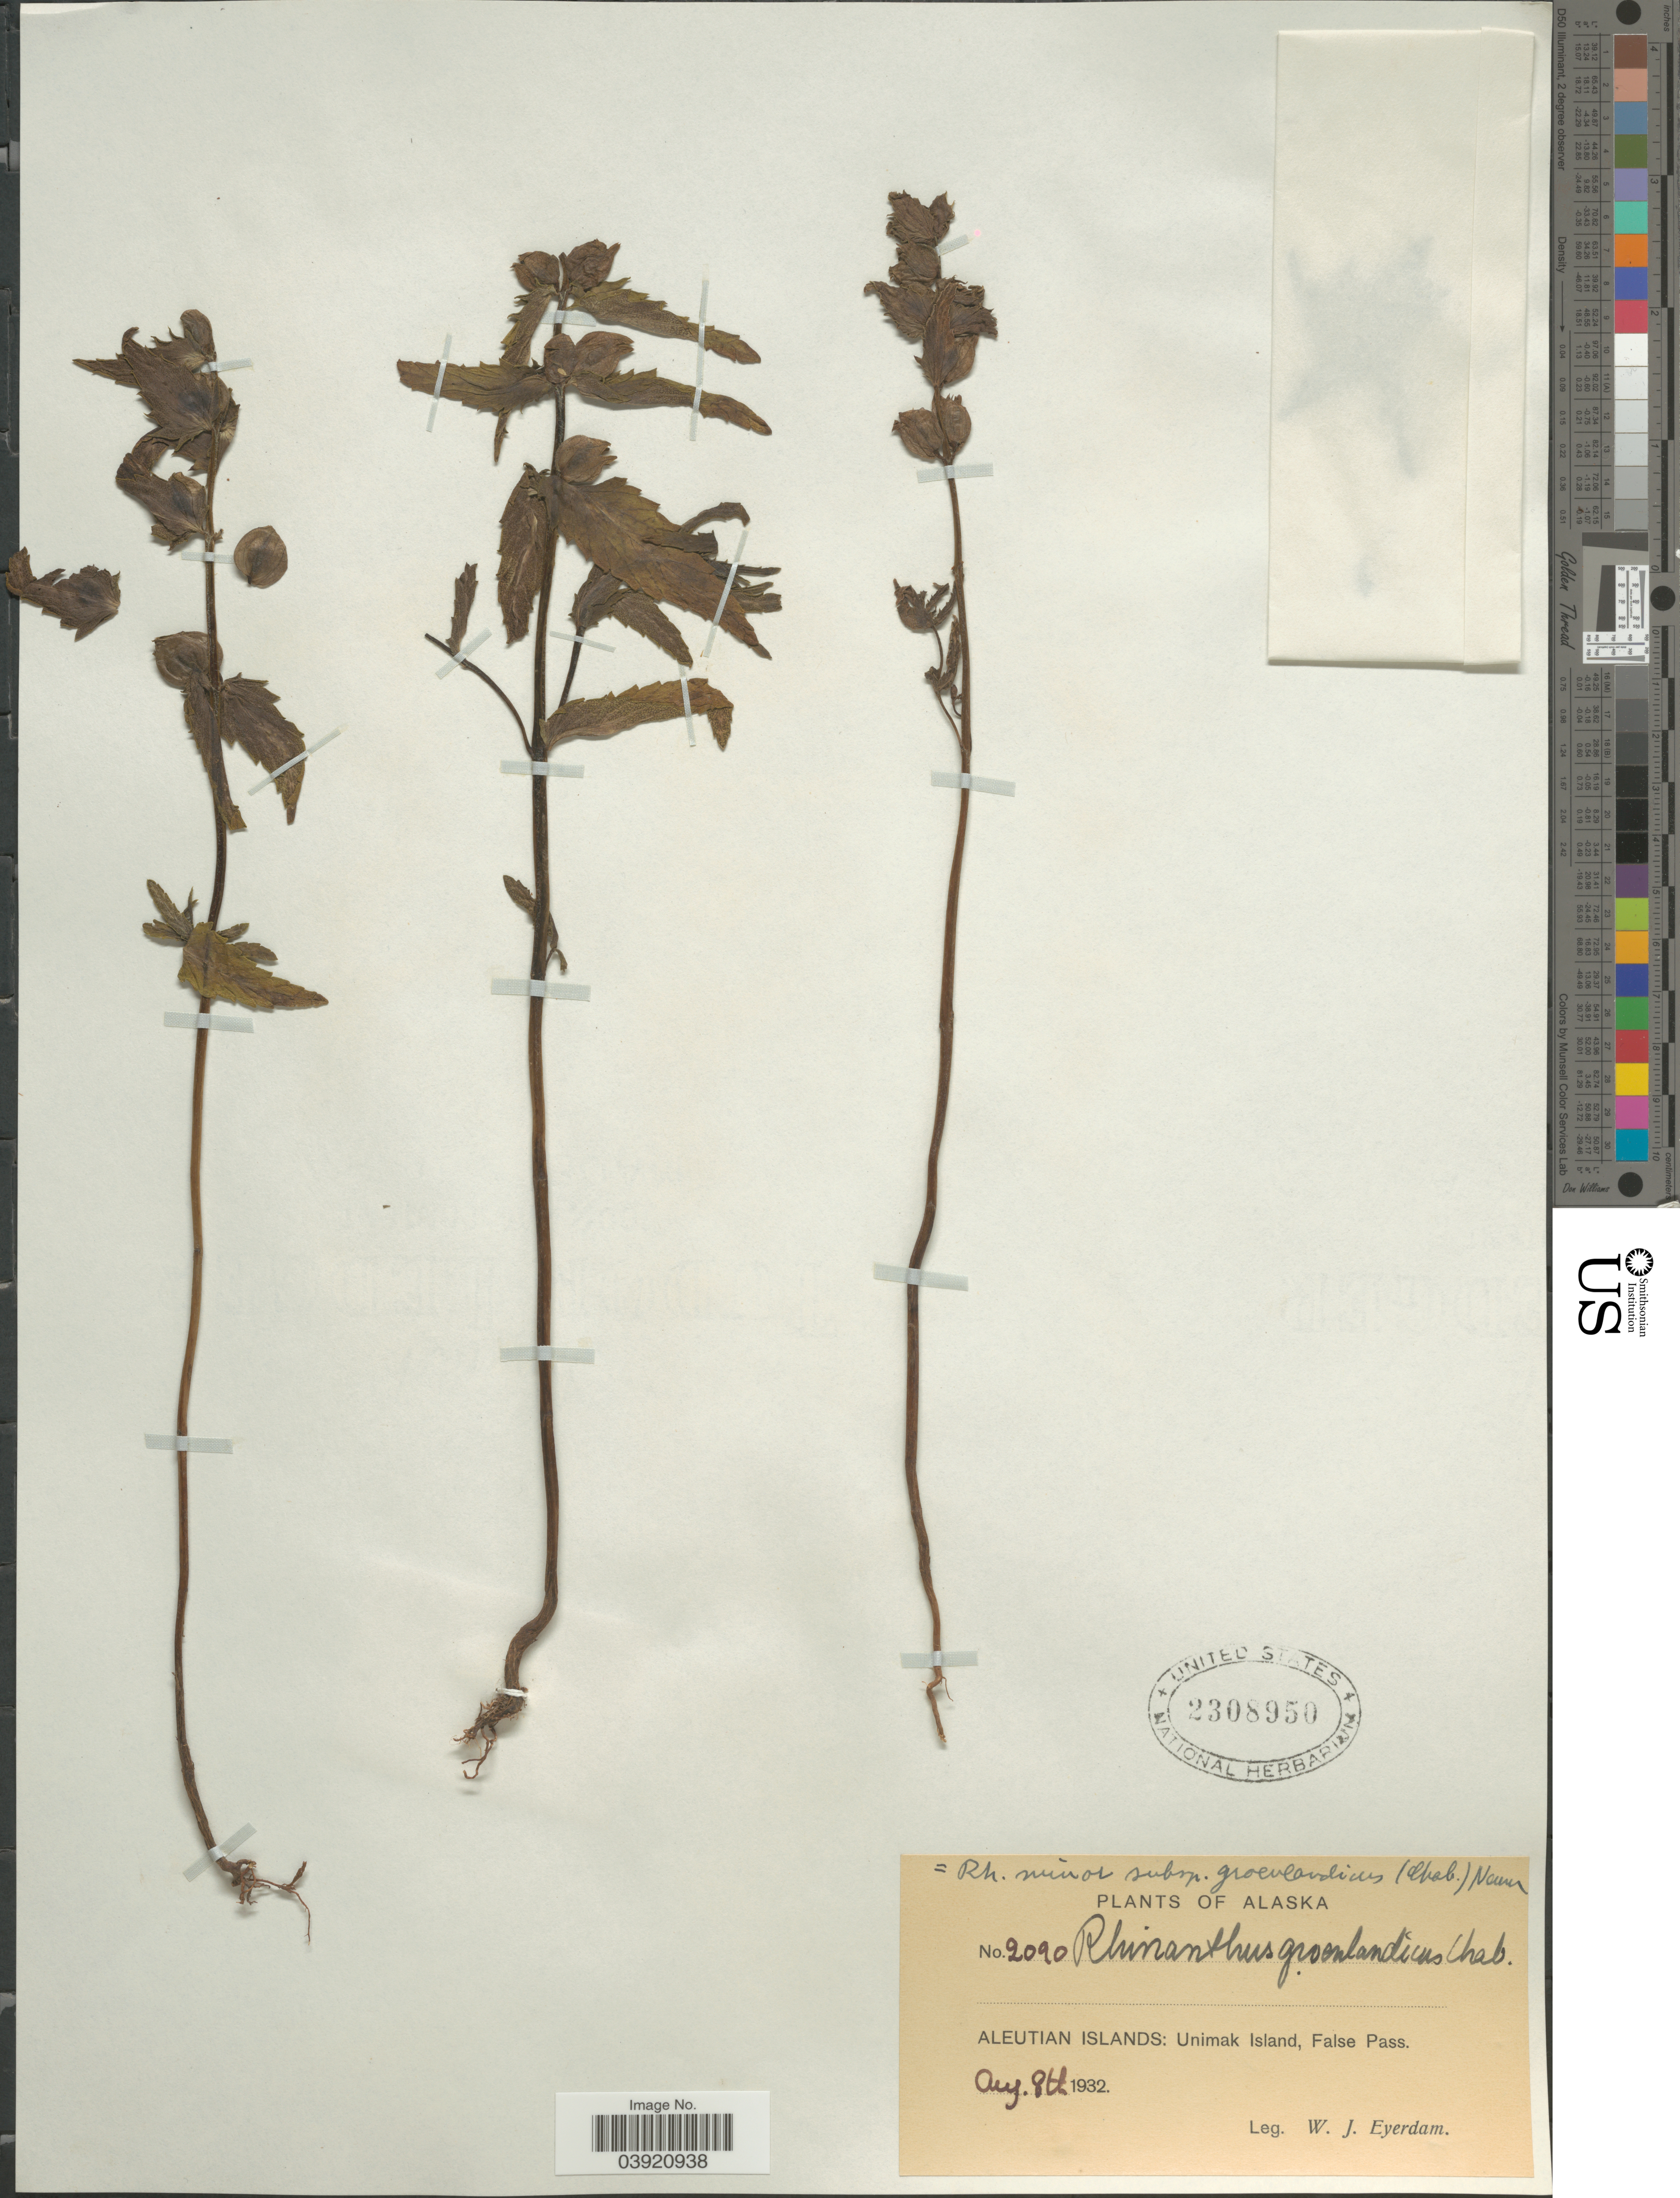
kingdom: Plantae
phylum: Tracheophyta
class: Magnoliopsida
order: Lamiales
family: Orobanchaceae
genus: Rhinanthus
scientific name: Rhinanthus major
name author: L.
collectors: W. J. Eyerdam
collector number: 2090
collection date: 1932-08-08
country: United States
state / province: Alaska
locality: Aleutian Islands: Unimak Island, False Pass.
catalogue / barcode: US 2308950